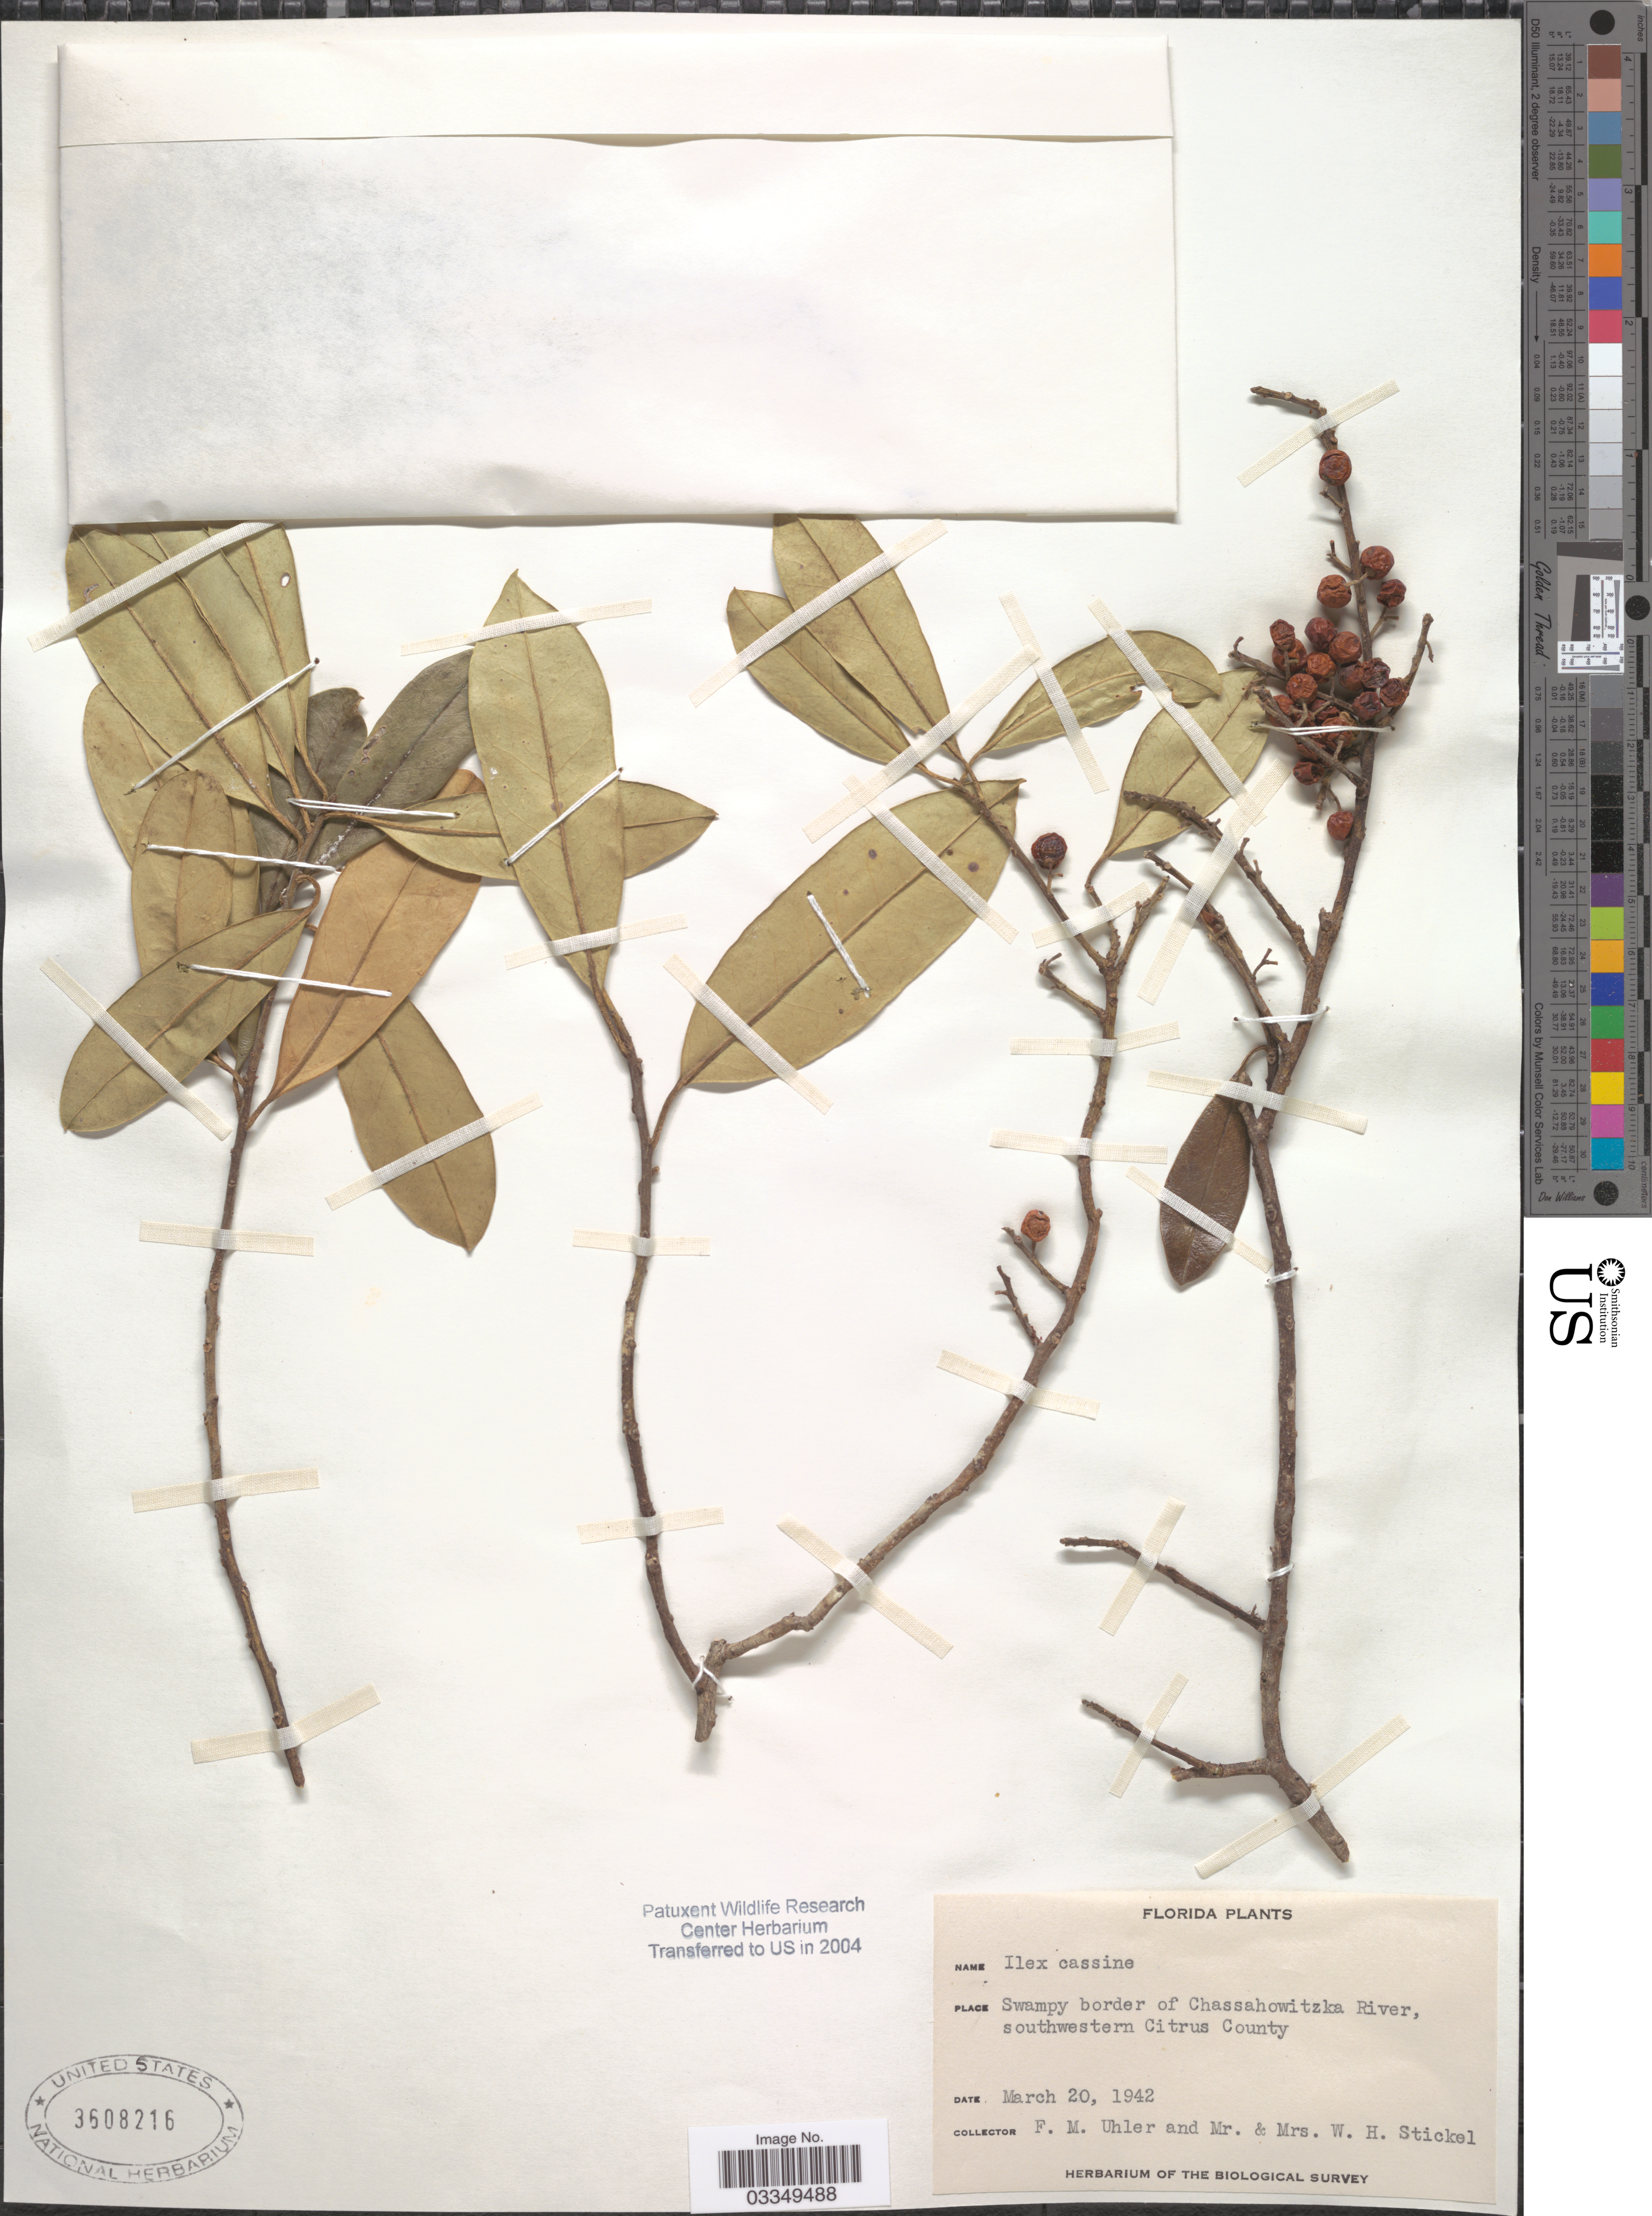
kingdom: Plantae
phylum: Tracheophyta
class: Magnoliopsida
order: Aquifoliales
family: Aquifoliaceae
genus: Ilex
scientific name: Ilex cassine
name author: L.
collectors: F. M. Uhler, W. Stickel & W. Stickel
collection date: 1942-03-20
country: United States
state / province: Florida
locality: Swampy border of Chassahowitzka River, southwestern Citrus County.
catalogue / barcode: US 3608216